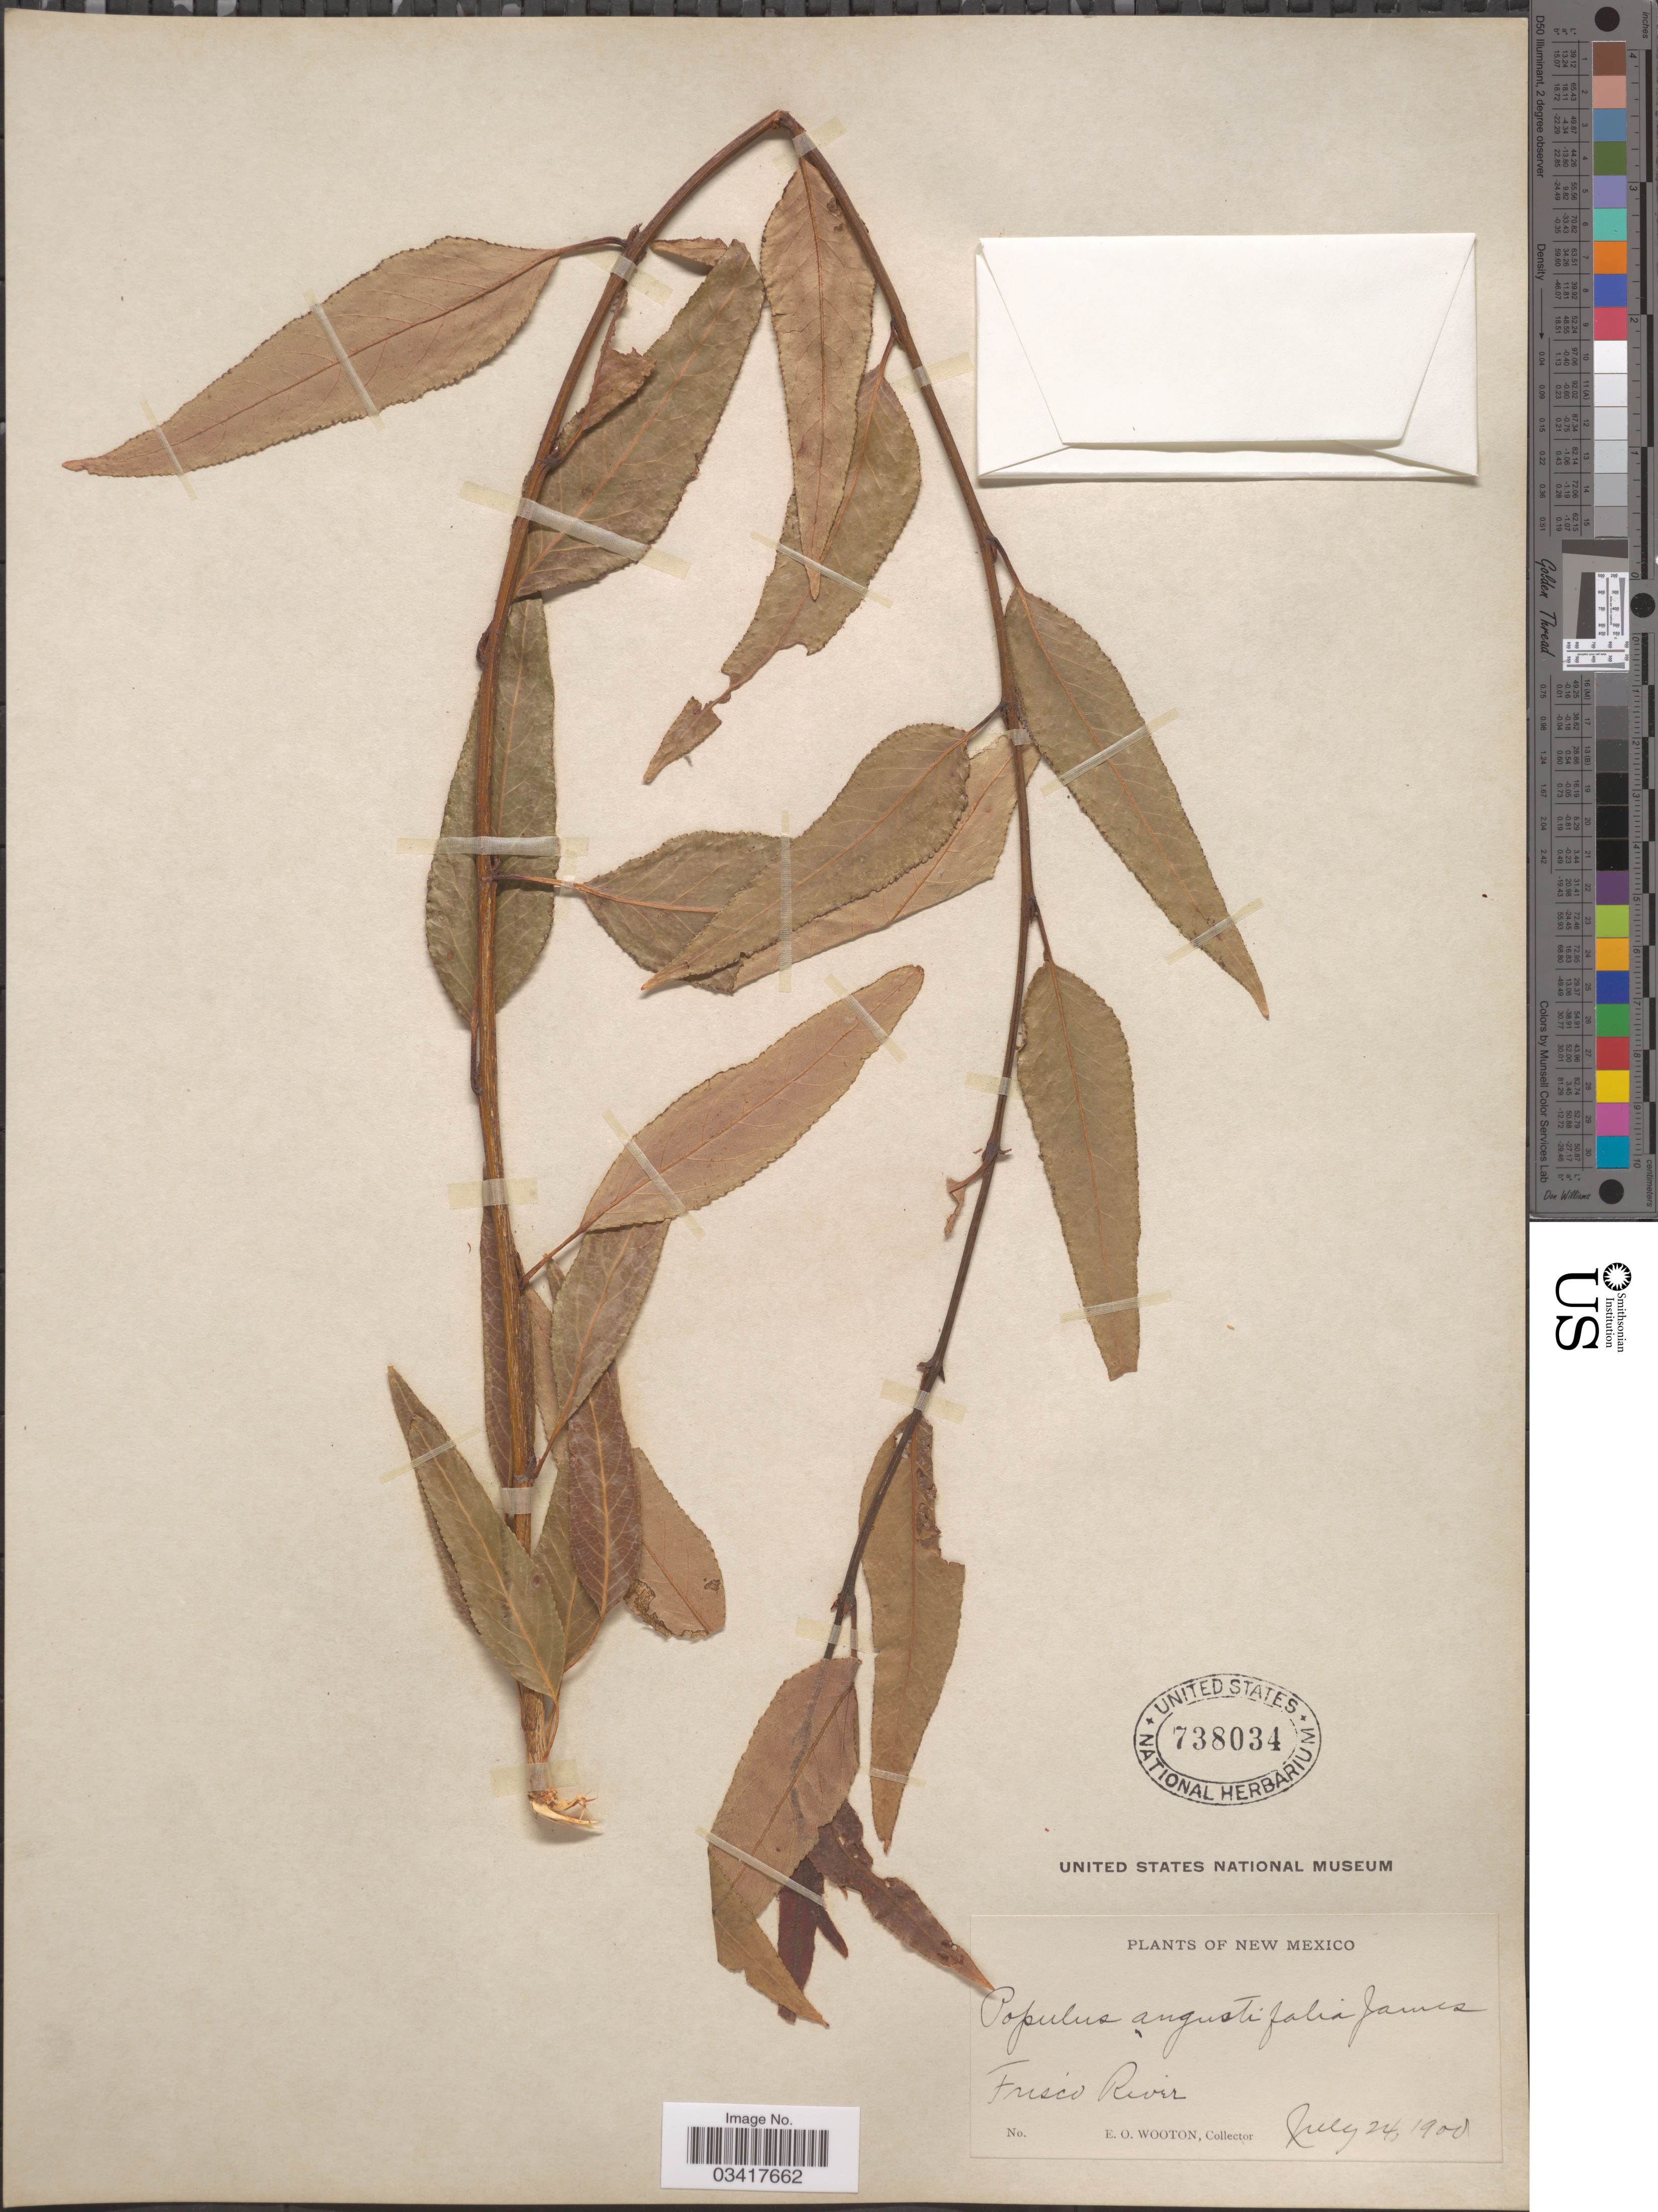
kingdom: Plantae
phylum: Tracheophyta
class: Magnoliopsida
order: Malpighiales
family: Salicaceae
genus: Populus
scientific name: Populus angustifolia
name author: E. James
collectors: E. O. Wooton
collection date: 1900-07-24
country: United States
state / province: New Mexico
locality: Frisco River.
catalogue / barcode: US 738034